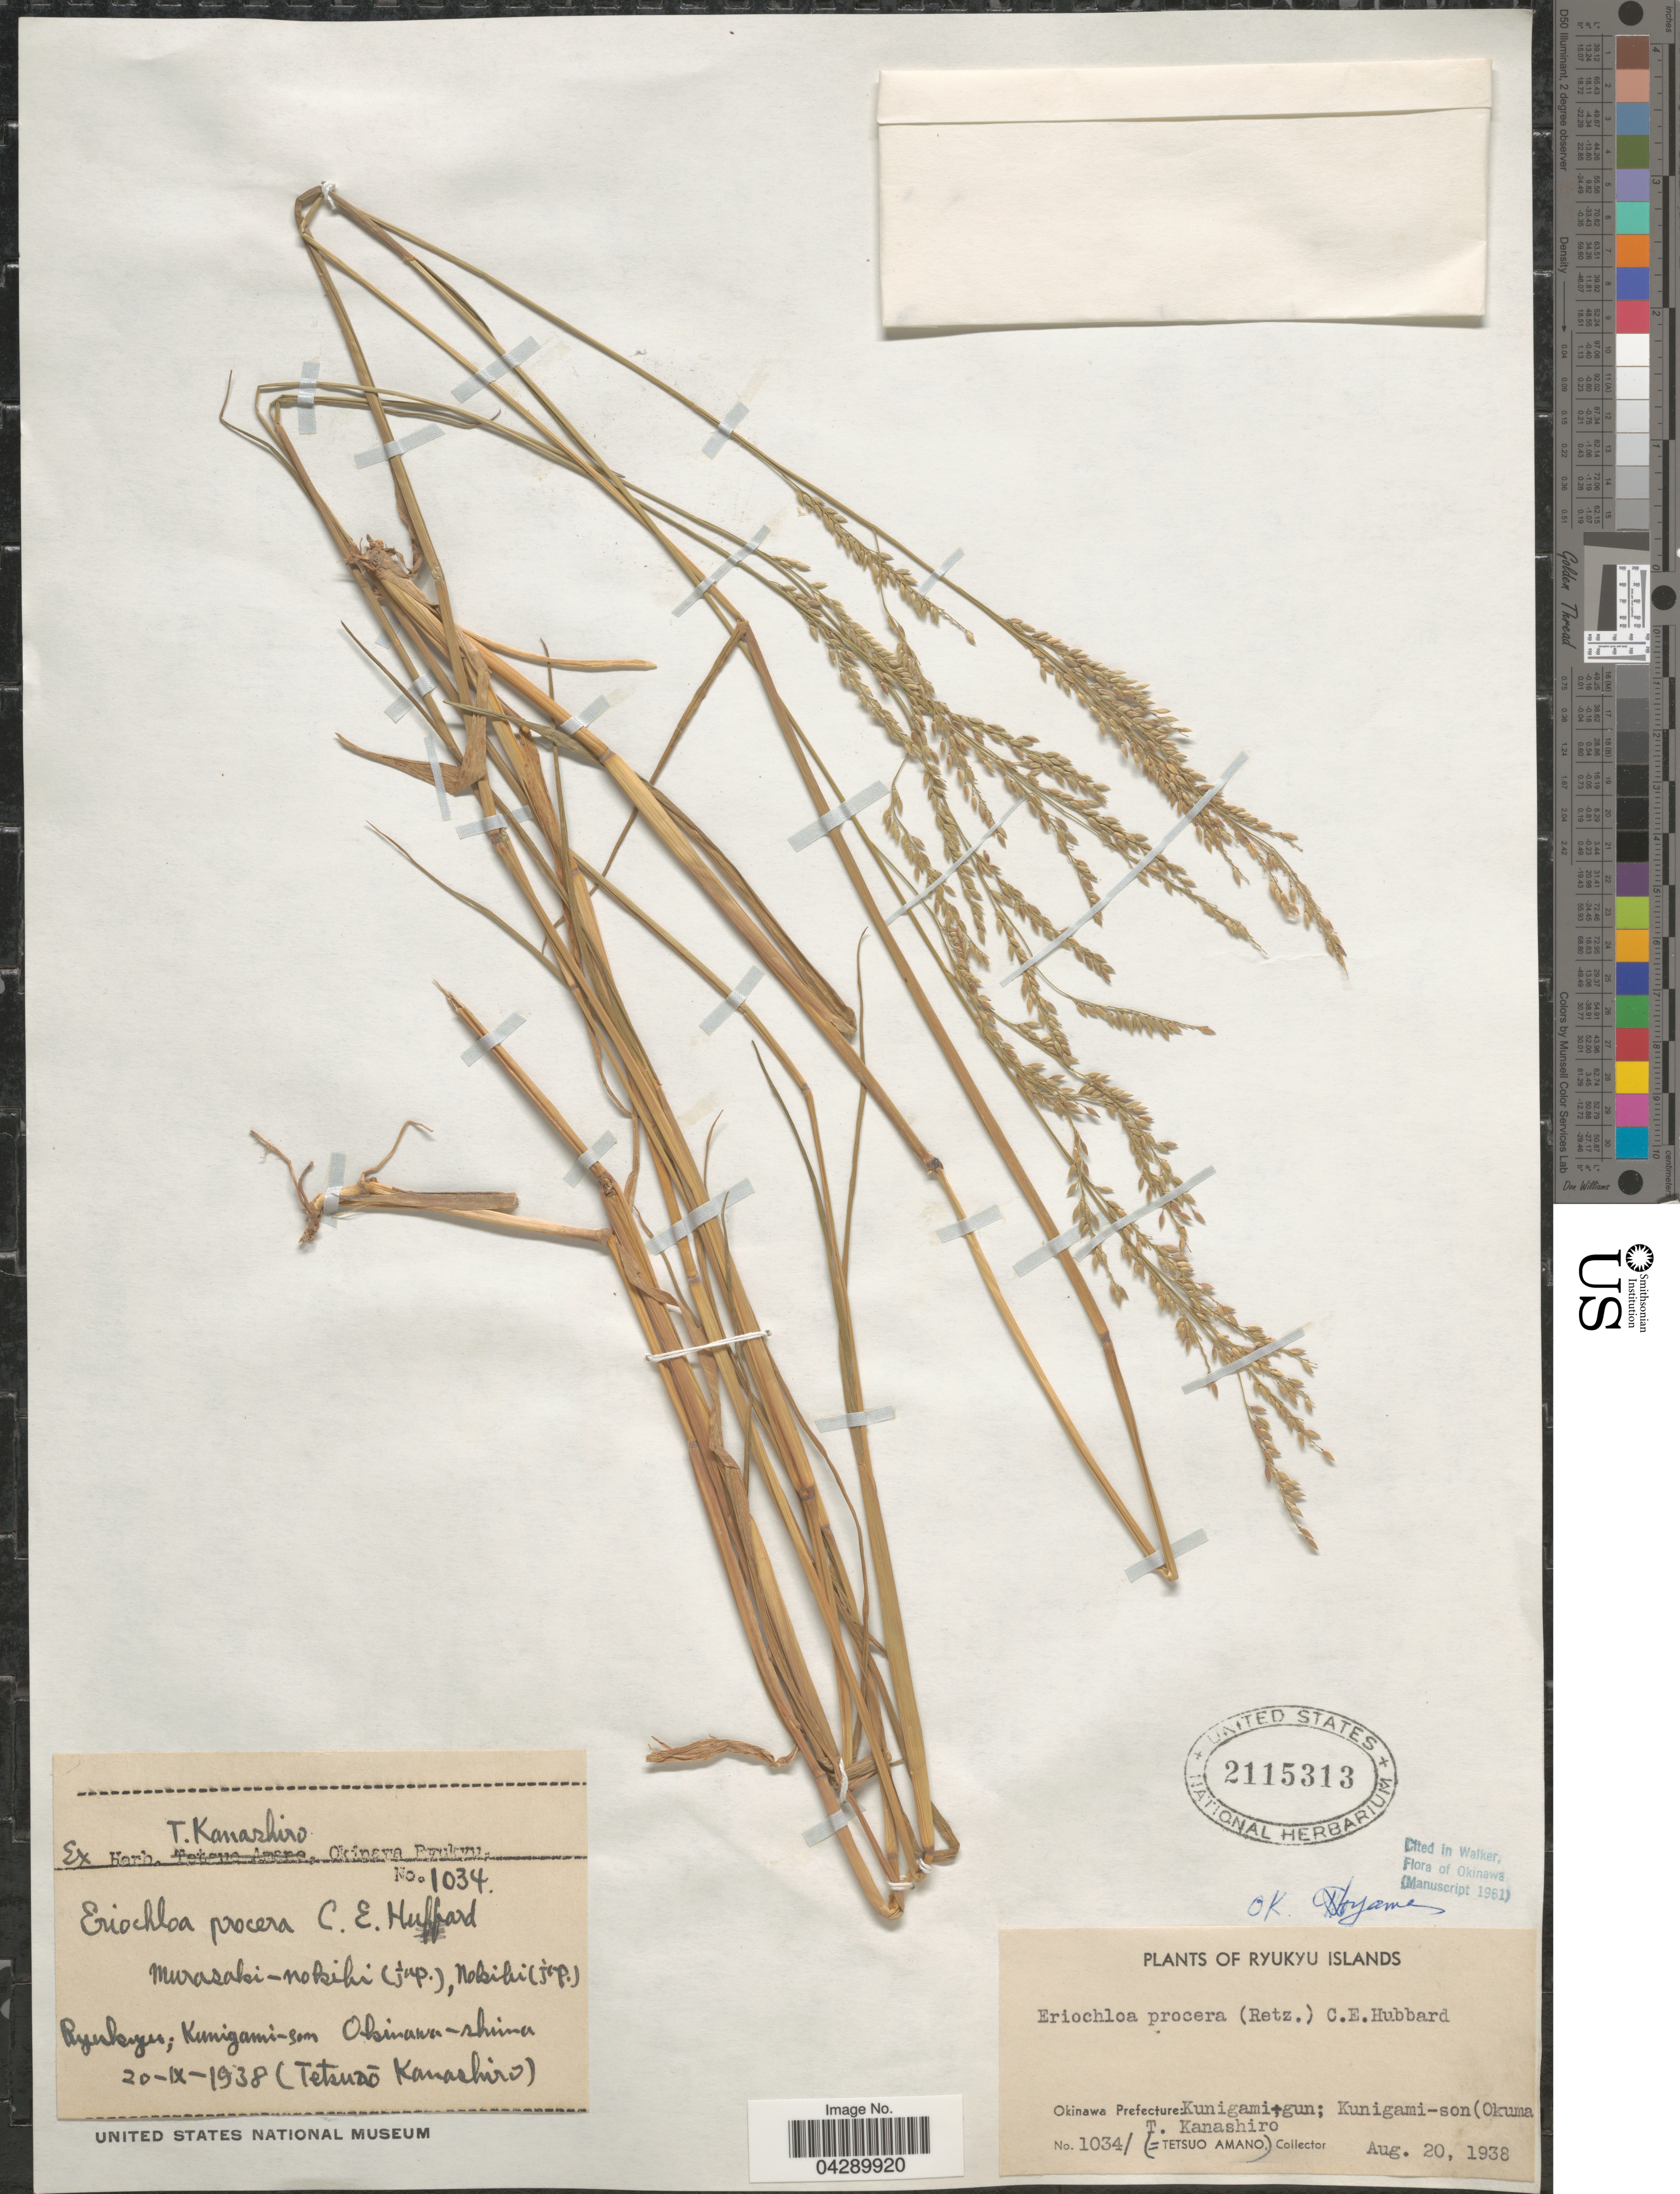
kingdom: Plantae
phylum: Tracheophyta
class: Liliopsida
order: Poales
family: Poaceae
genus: Eriochloa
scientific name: Eriochloa procera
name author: (Retz.) C.E. Hubb.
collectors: T. Kanashiro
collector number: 1034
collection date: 1938-08-20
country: Japan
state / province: Okinawa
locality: Ryukyu Islands. Okinawa Prefecture: Kunigami-gun; Kunigami-son (Okuma.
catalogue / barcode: US 2115313